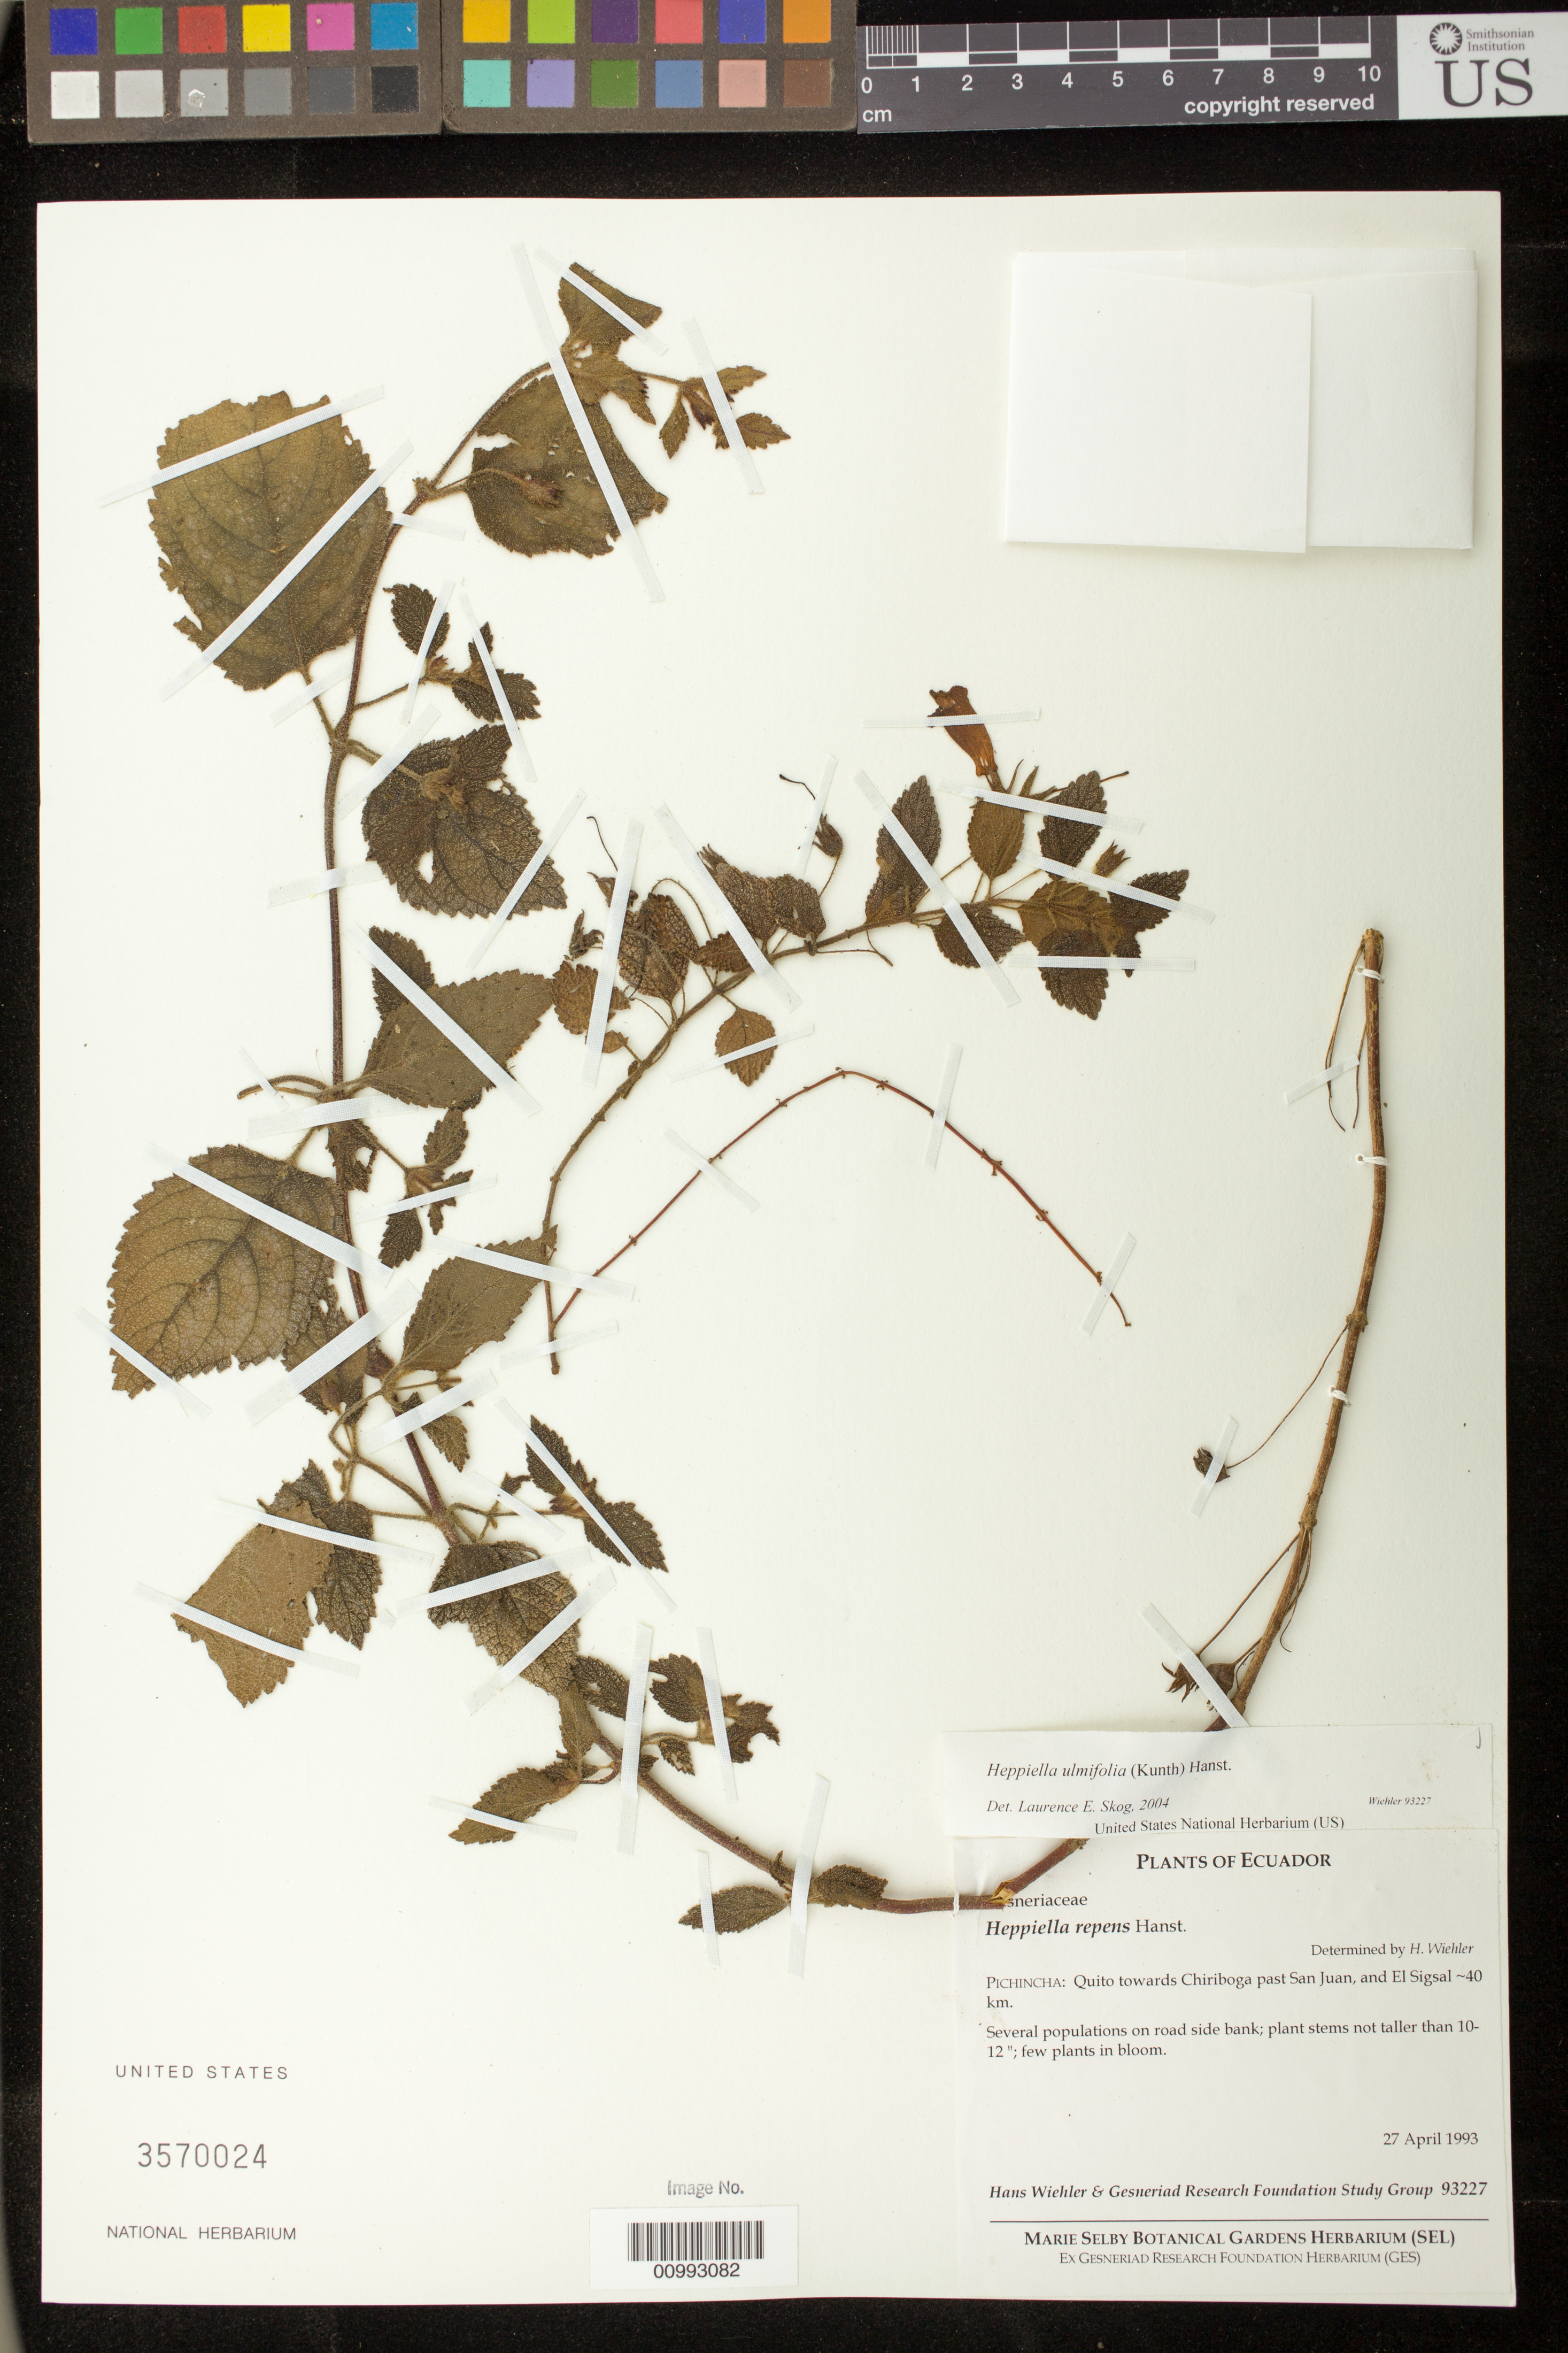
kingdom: Plantae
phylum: Tracheophyta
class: Magnoliopsida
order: Lamiales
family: Gesneriaceae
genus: Heppiella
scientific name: Heppiella ulmifolia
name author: (Kunth) Hanst.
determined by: Skog, Laurence E.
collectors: H. J. Wiehler & Gesneriad Research Foundation Study Group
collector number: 93227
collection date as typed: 27 Apr 1993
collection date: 1993-04-27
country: Ecuador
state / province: Pichincha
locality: Pichincha: Quito towards Chiriboga past San Juan, and El Sigsal ~40 km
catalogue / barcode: US 3570024